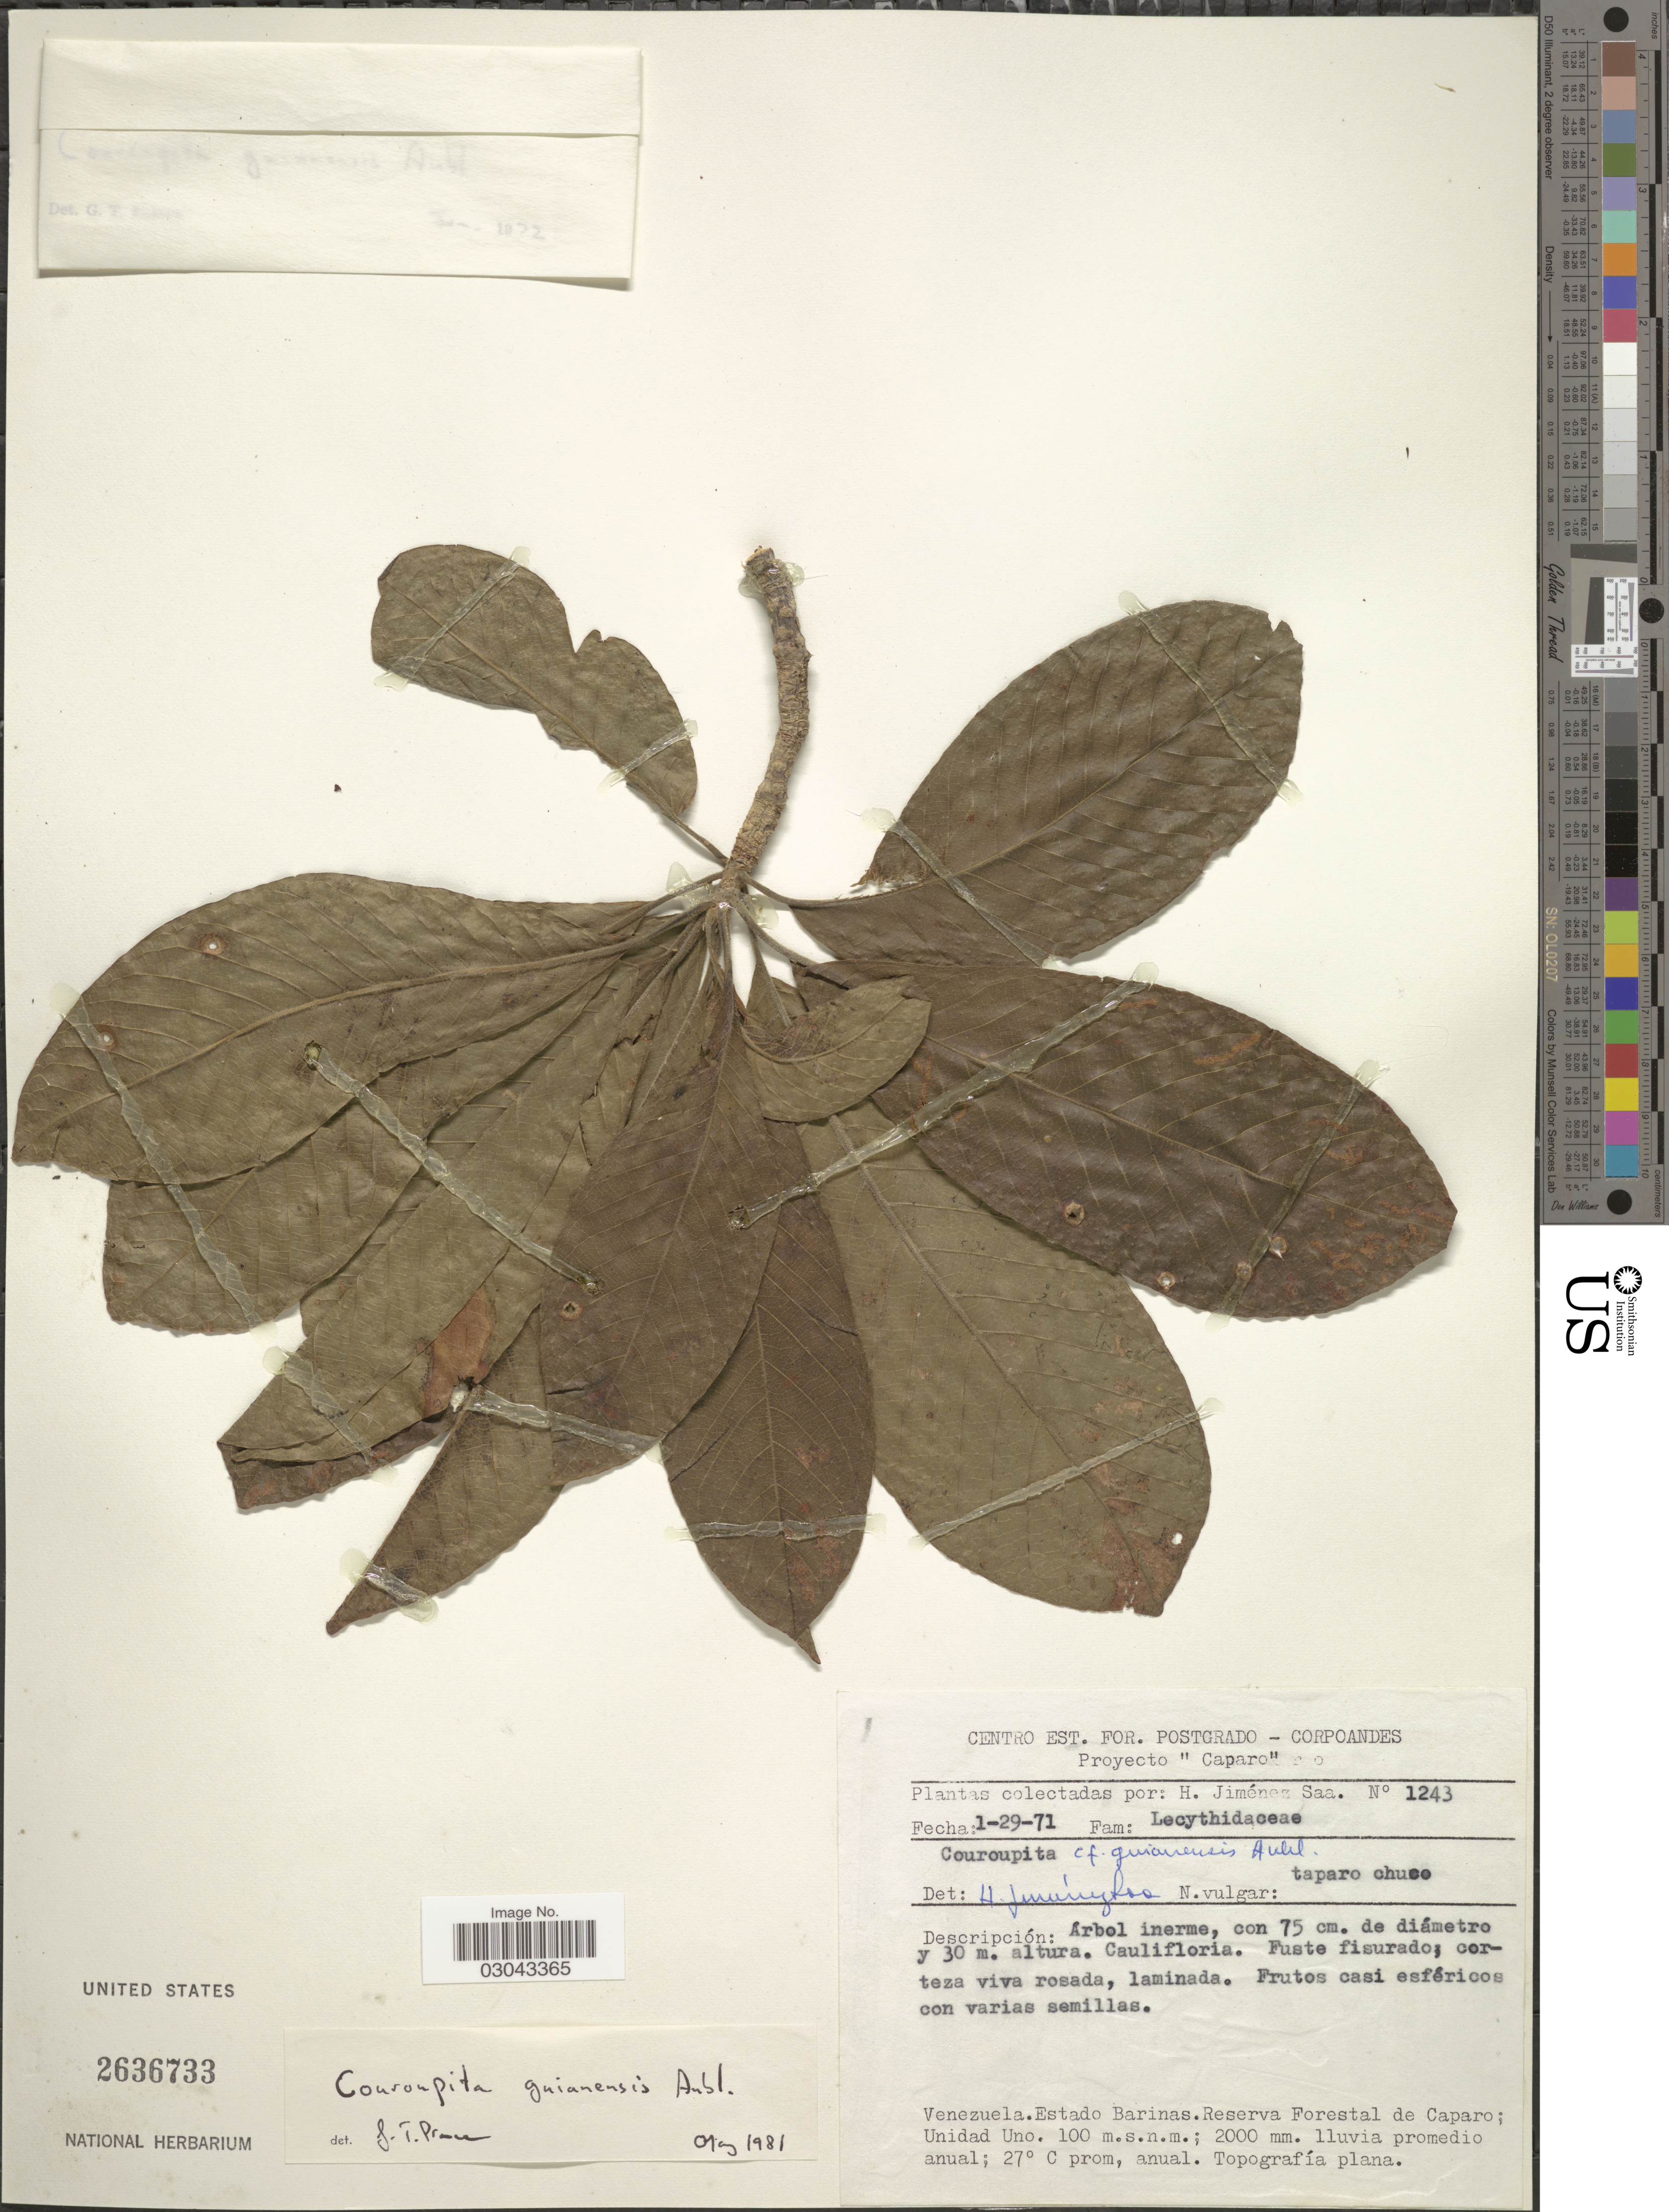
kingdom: Plantae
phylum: Tracheophyta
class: Magnoliopsida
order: Ericales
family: Lecythidaceae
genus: Couroupita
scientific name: Couroupita guianensis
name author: Aubl.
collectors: H. Jiménez-Saa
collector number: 1243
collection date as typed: Transcribed d/m/y: 29/1/71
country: Venezuela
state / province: Barinas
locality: Reserva Forestal de Caparo; Unidad Uno.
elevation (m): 100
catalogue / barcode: US 2636733